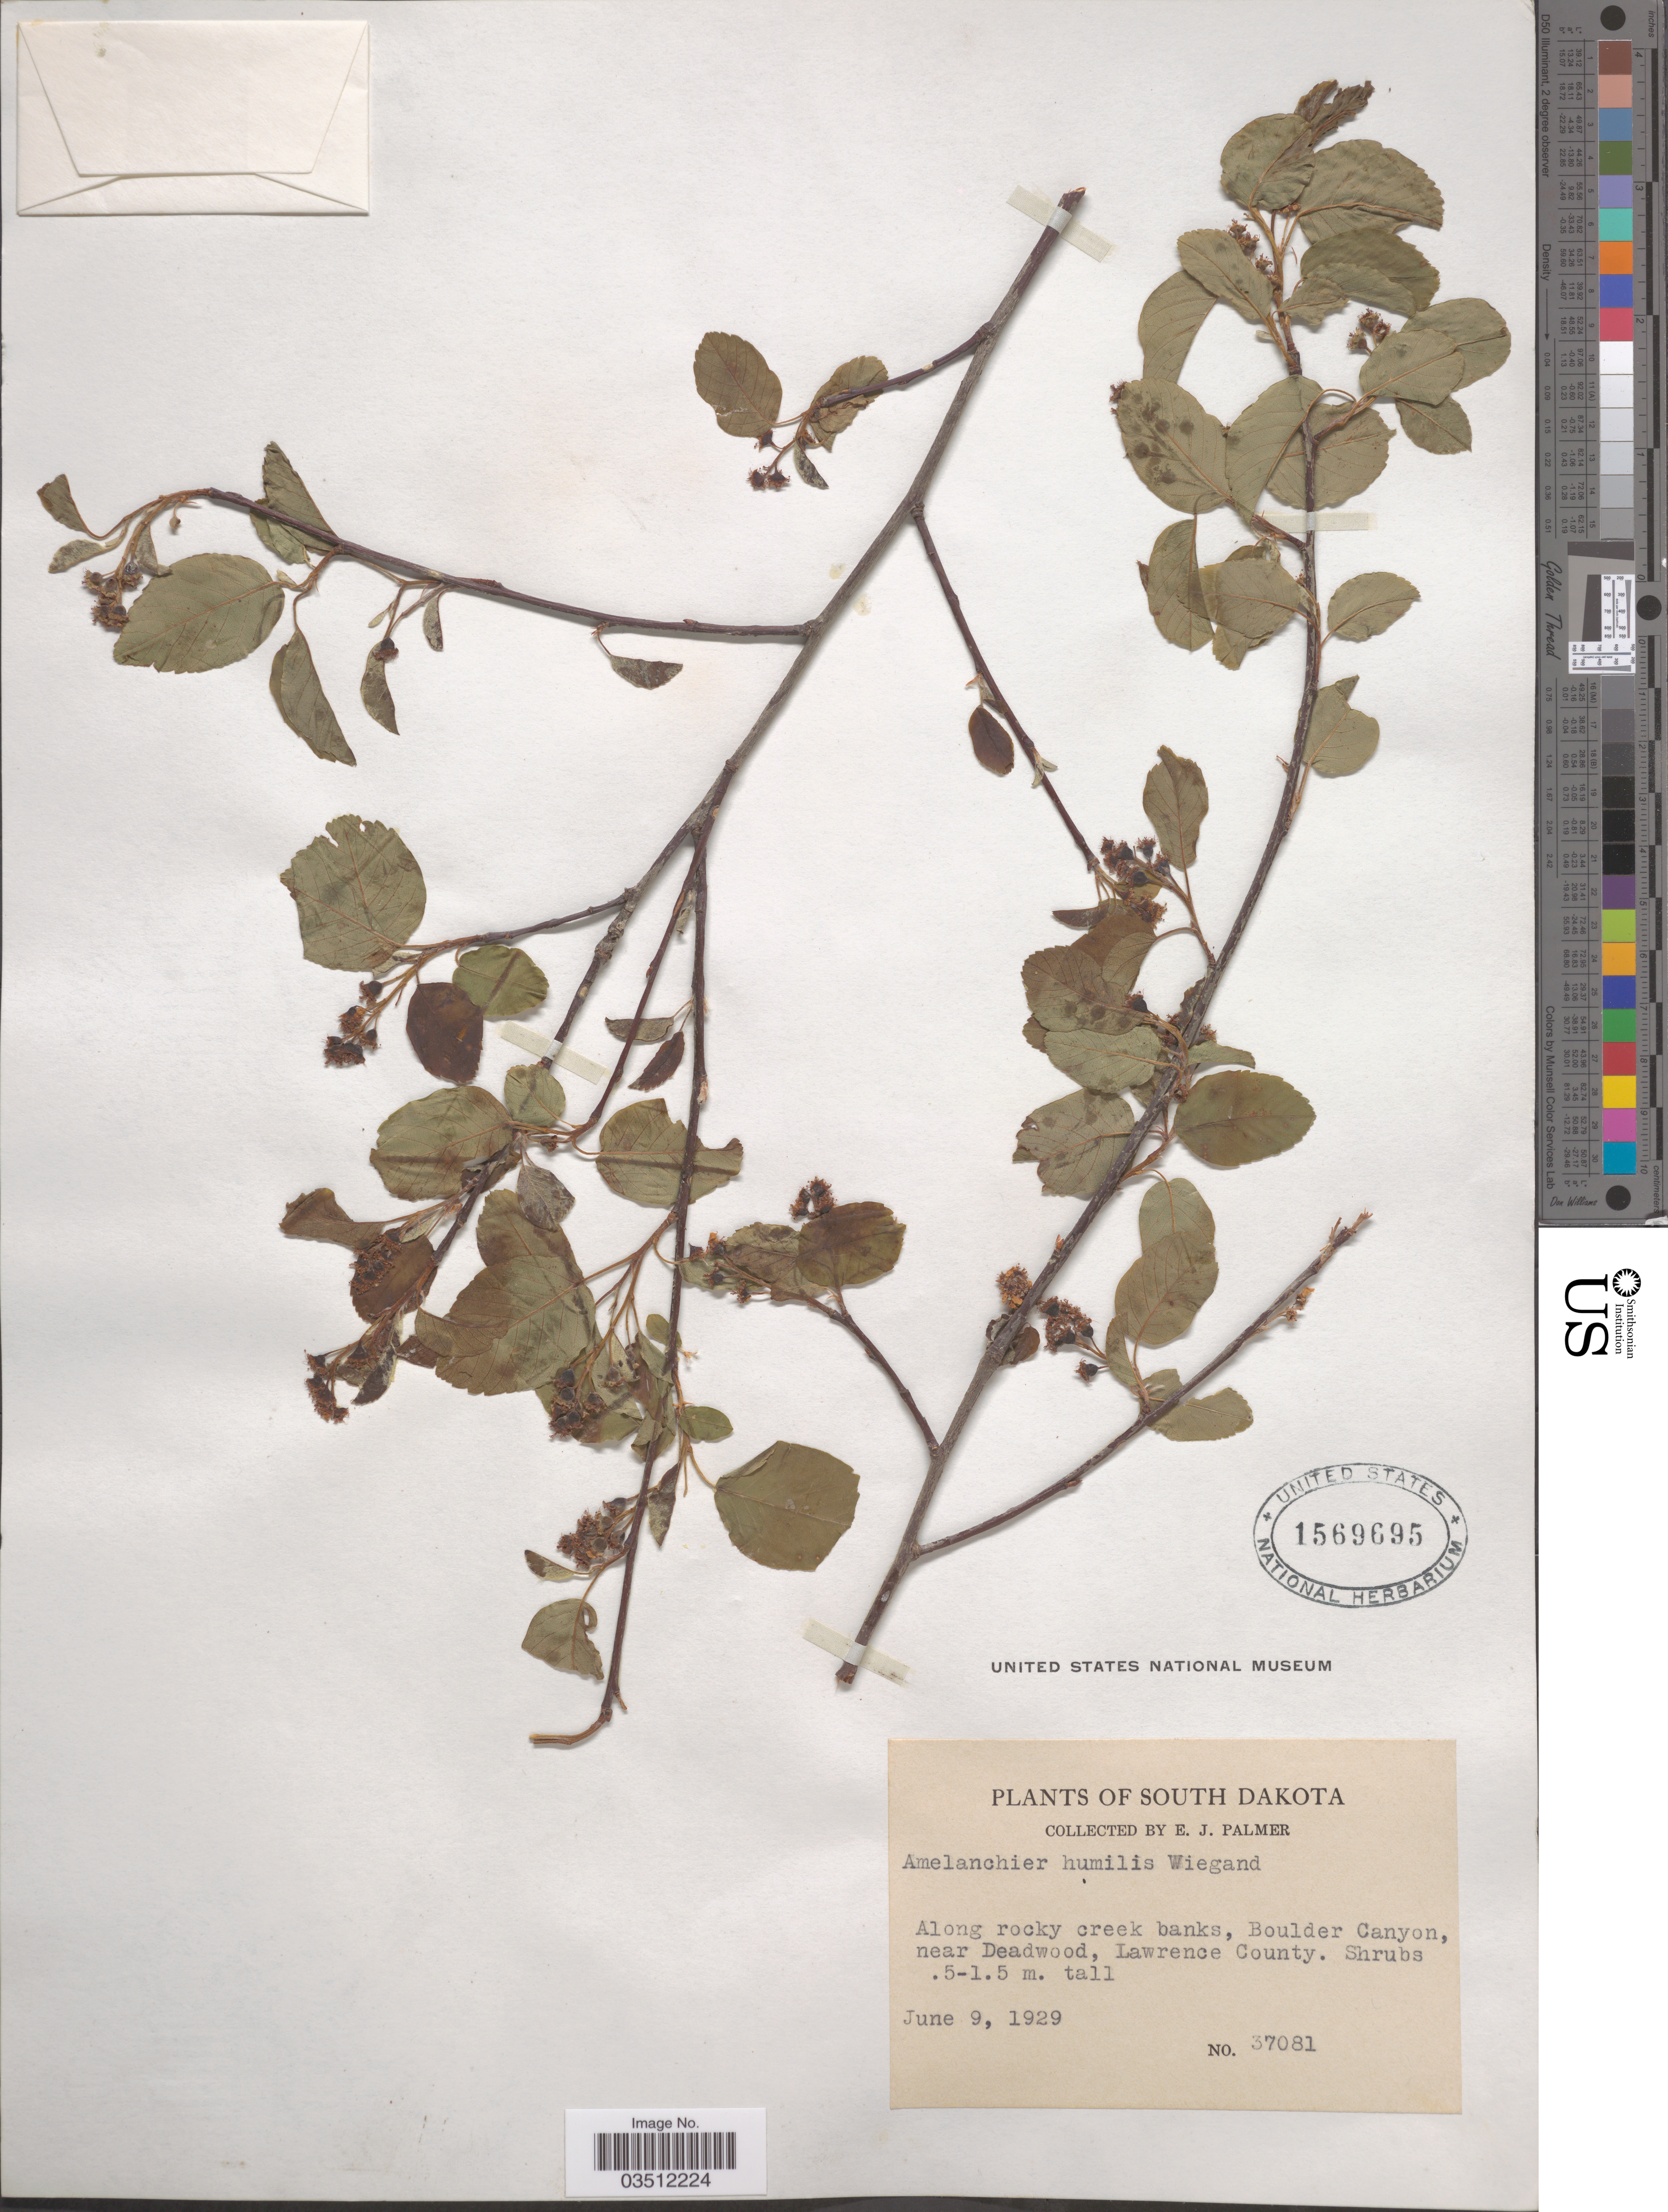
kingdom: Plantae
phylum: Tracheophyta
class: Magnoliopsida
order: Rosales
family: Rosaceae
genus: Amelanchier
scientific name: Amelanchier humilis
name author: Wiegand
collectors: E. J. Palmer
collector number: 37081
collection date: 1929-06-09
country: United States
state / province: South Dakota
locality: Boulder Canyon, near Deadwood, Lawrence County.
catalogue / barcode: US 1569695